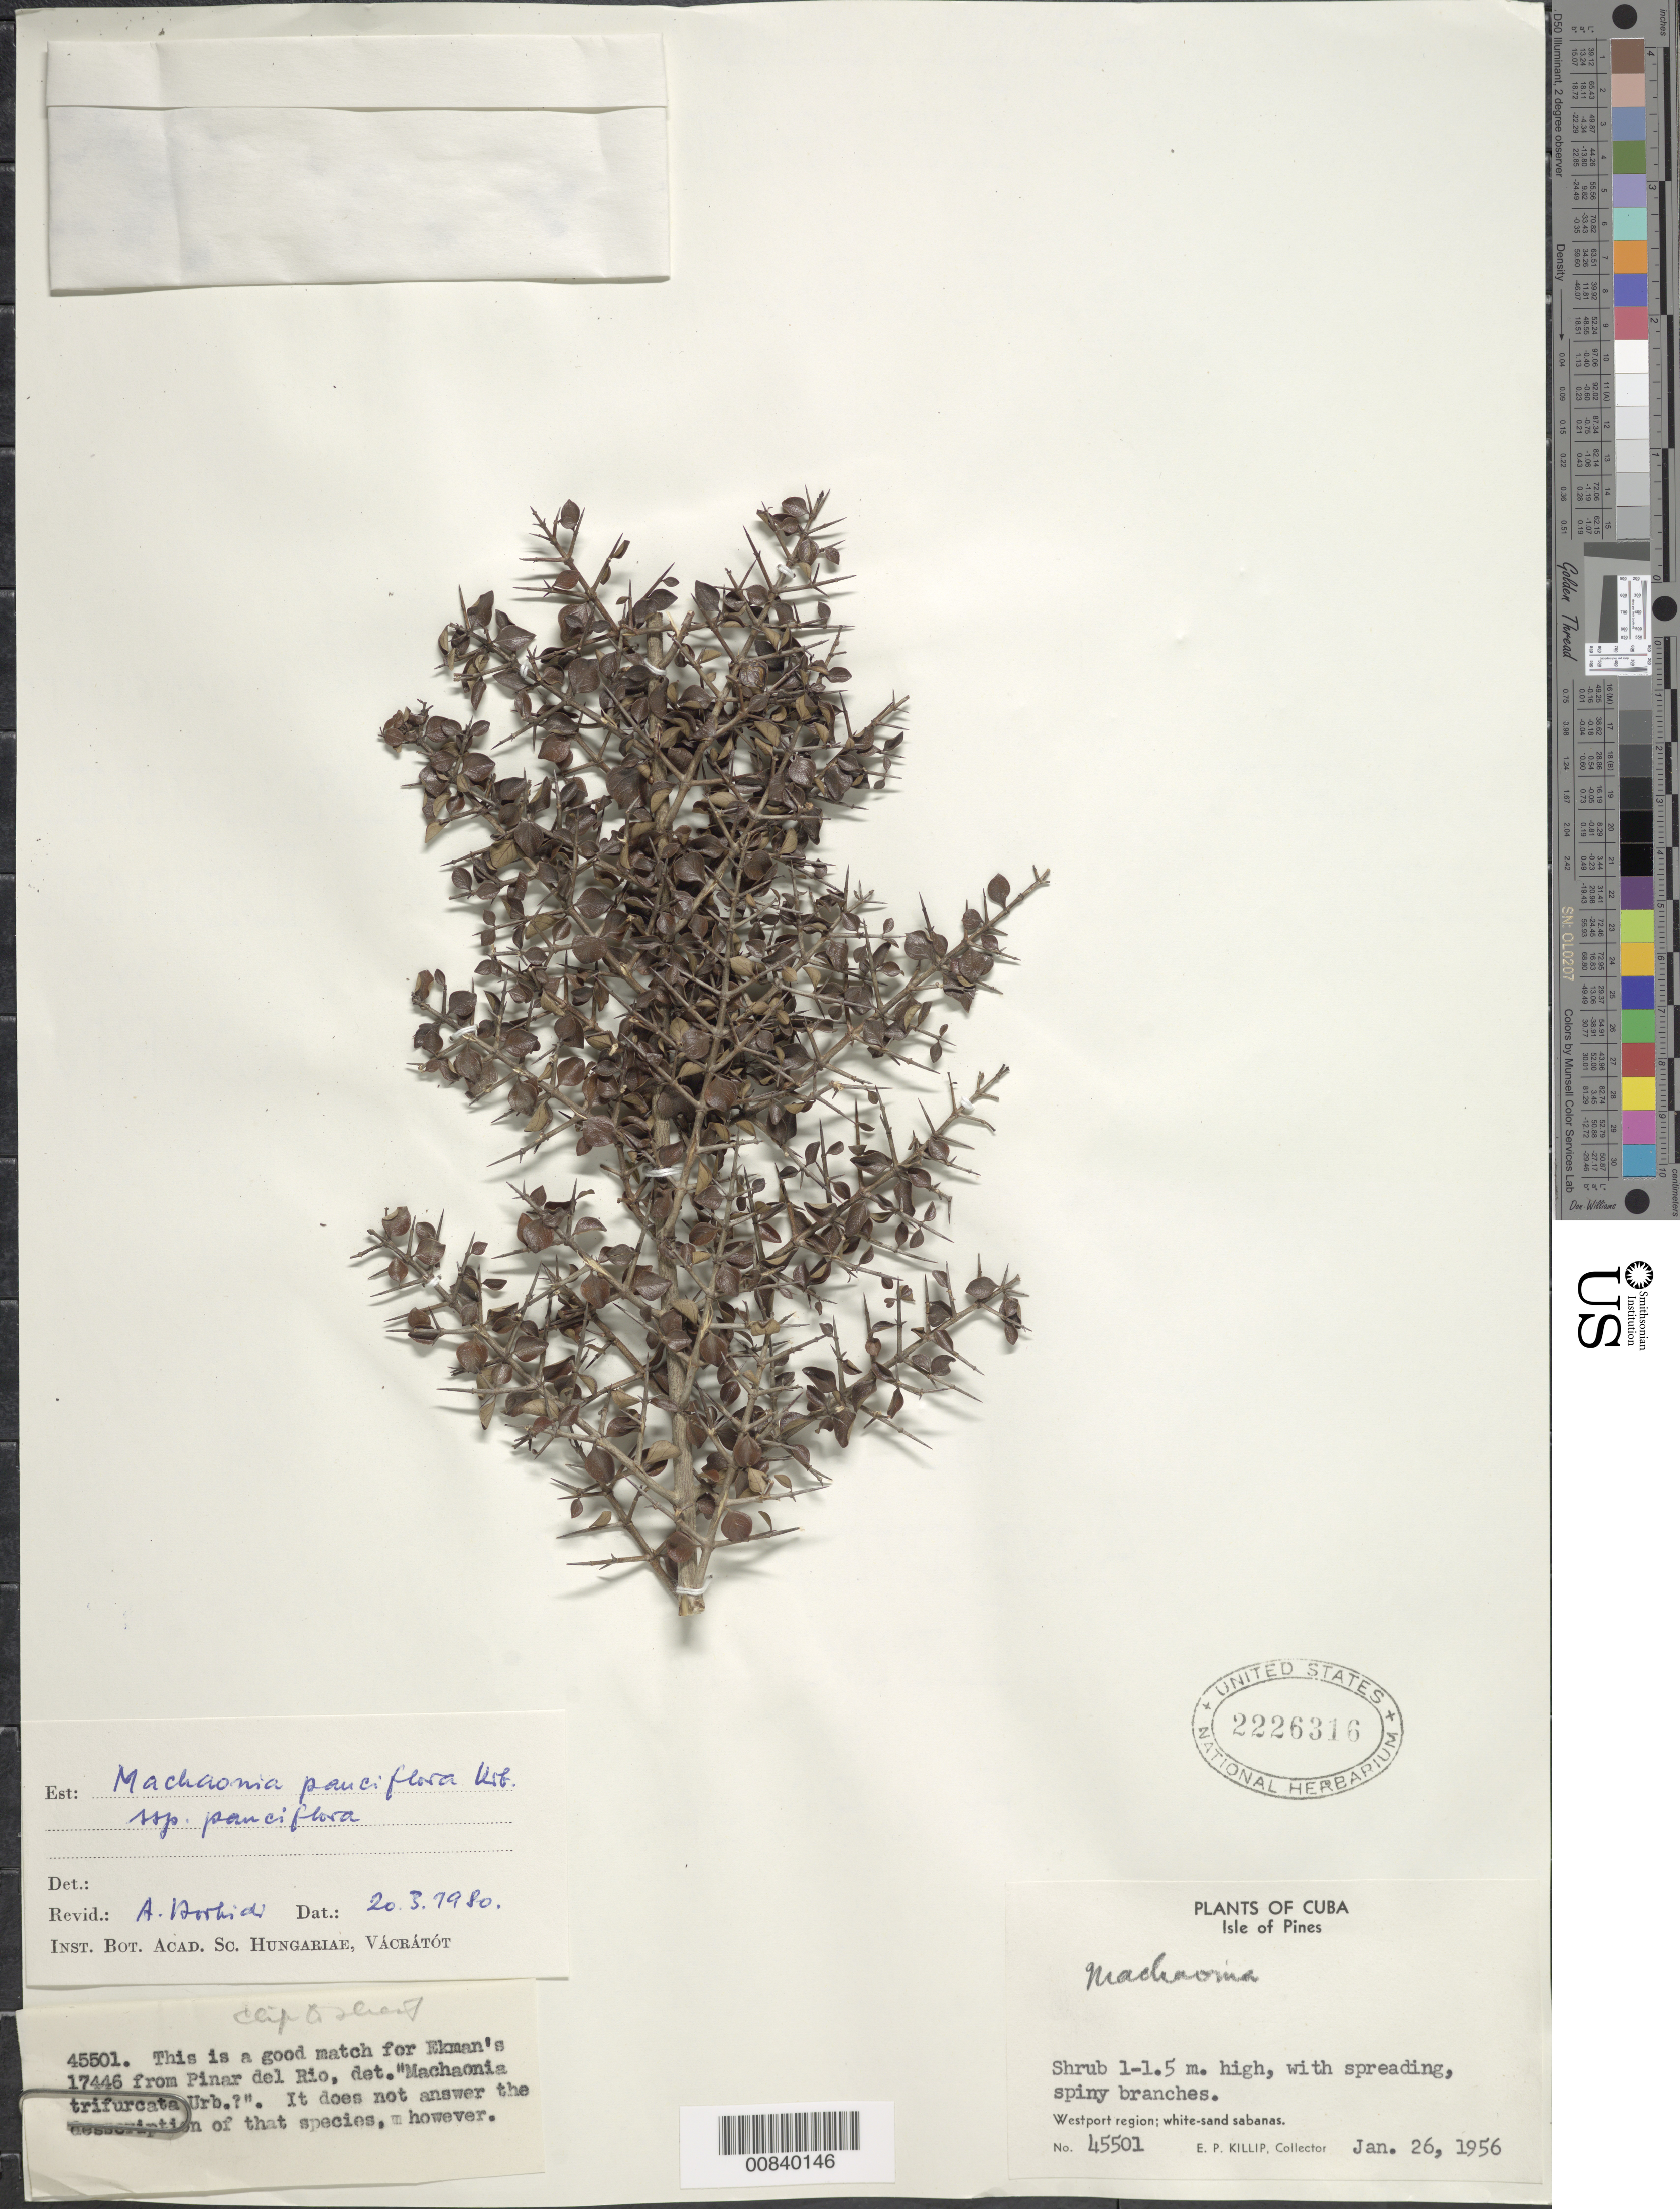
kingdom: Plantae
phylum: Tracheophyta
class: Magnoliopsida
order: Gentianales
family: Rubiaceae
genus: Machaonia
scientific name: Machaonia pauciflora subsp. pauciflora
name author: Urb.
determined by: Borhidi, Attila L.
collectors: E. P. Killip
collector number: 45501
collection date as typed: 26 Jan 1956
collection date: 1956-01-26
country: Cuba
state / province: Isla de La Juventud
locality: Westport region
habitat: White-sand sabanas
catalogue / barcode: US 2226316